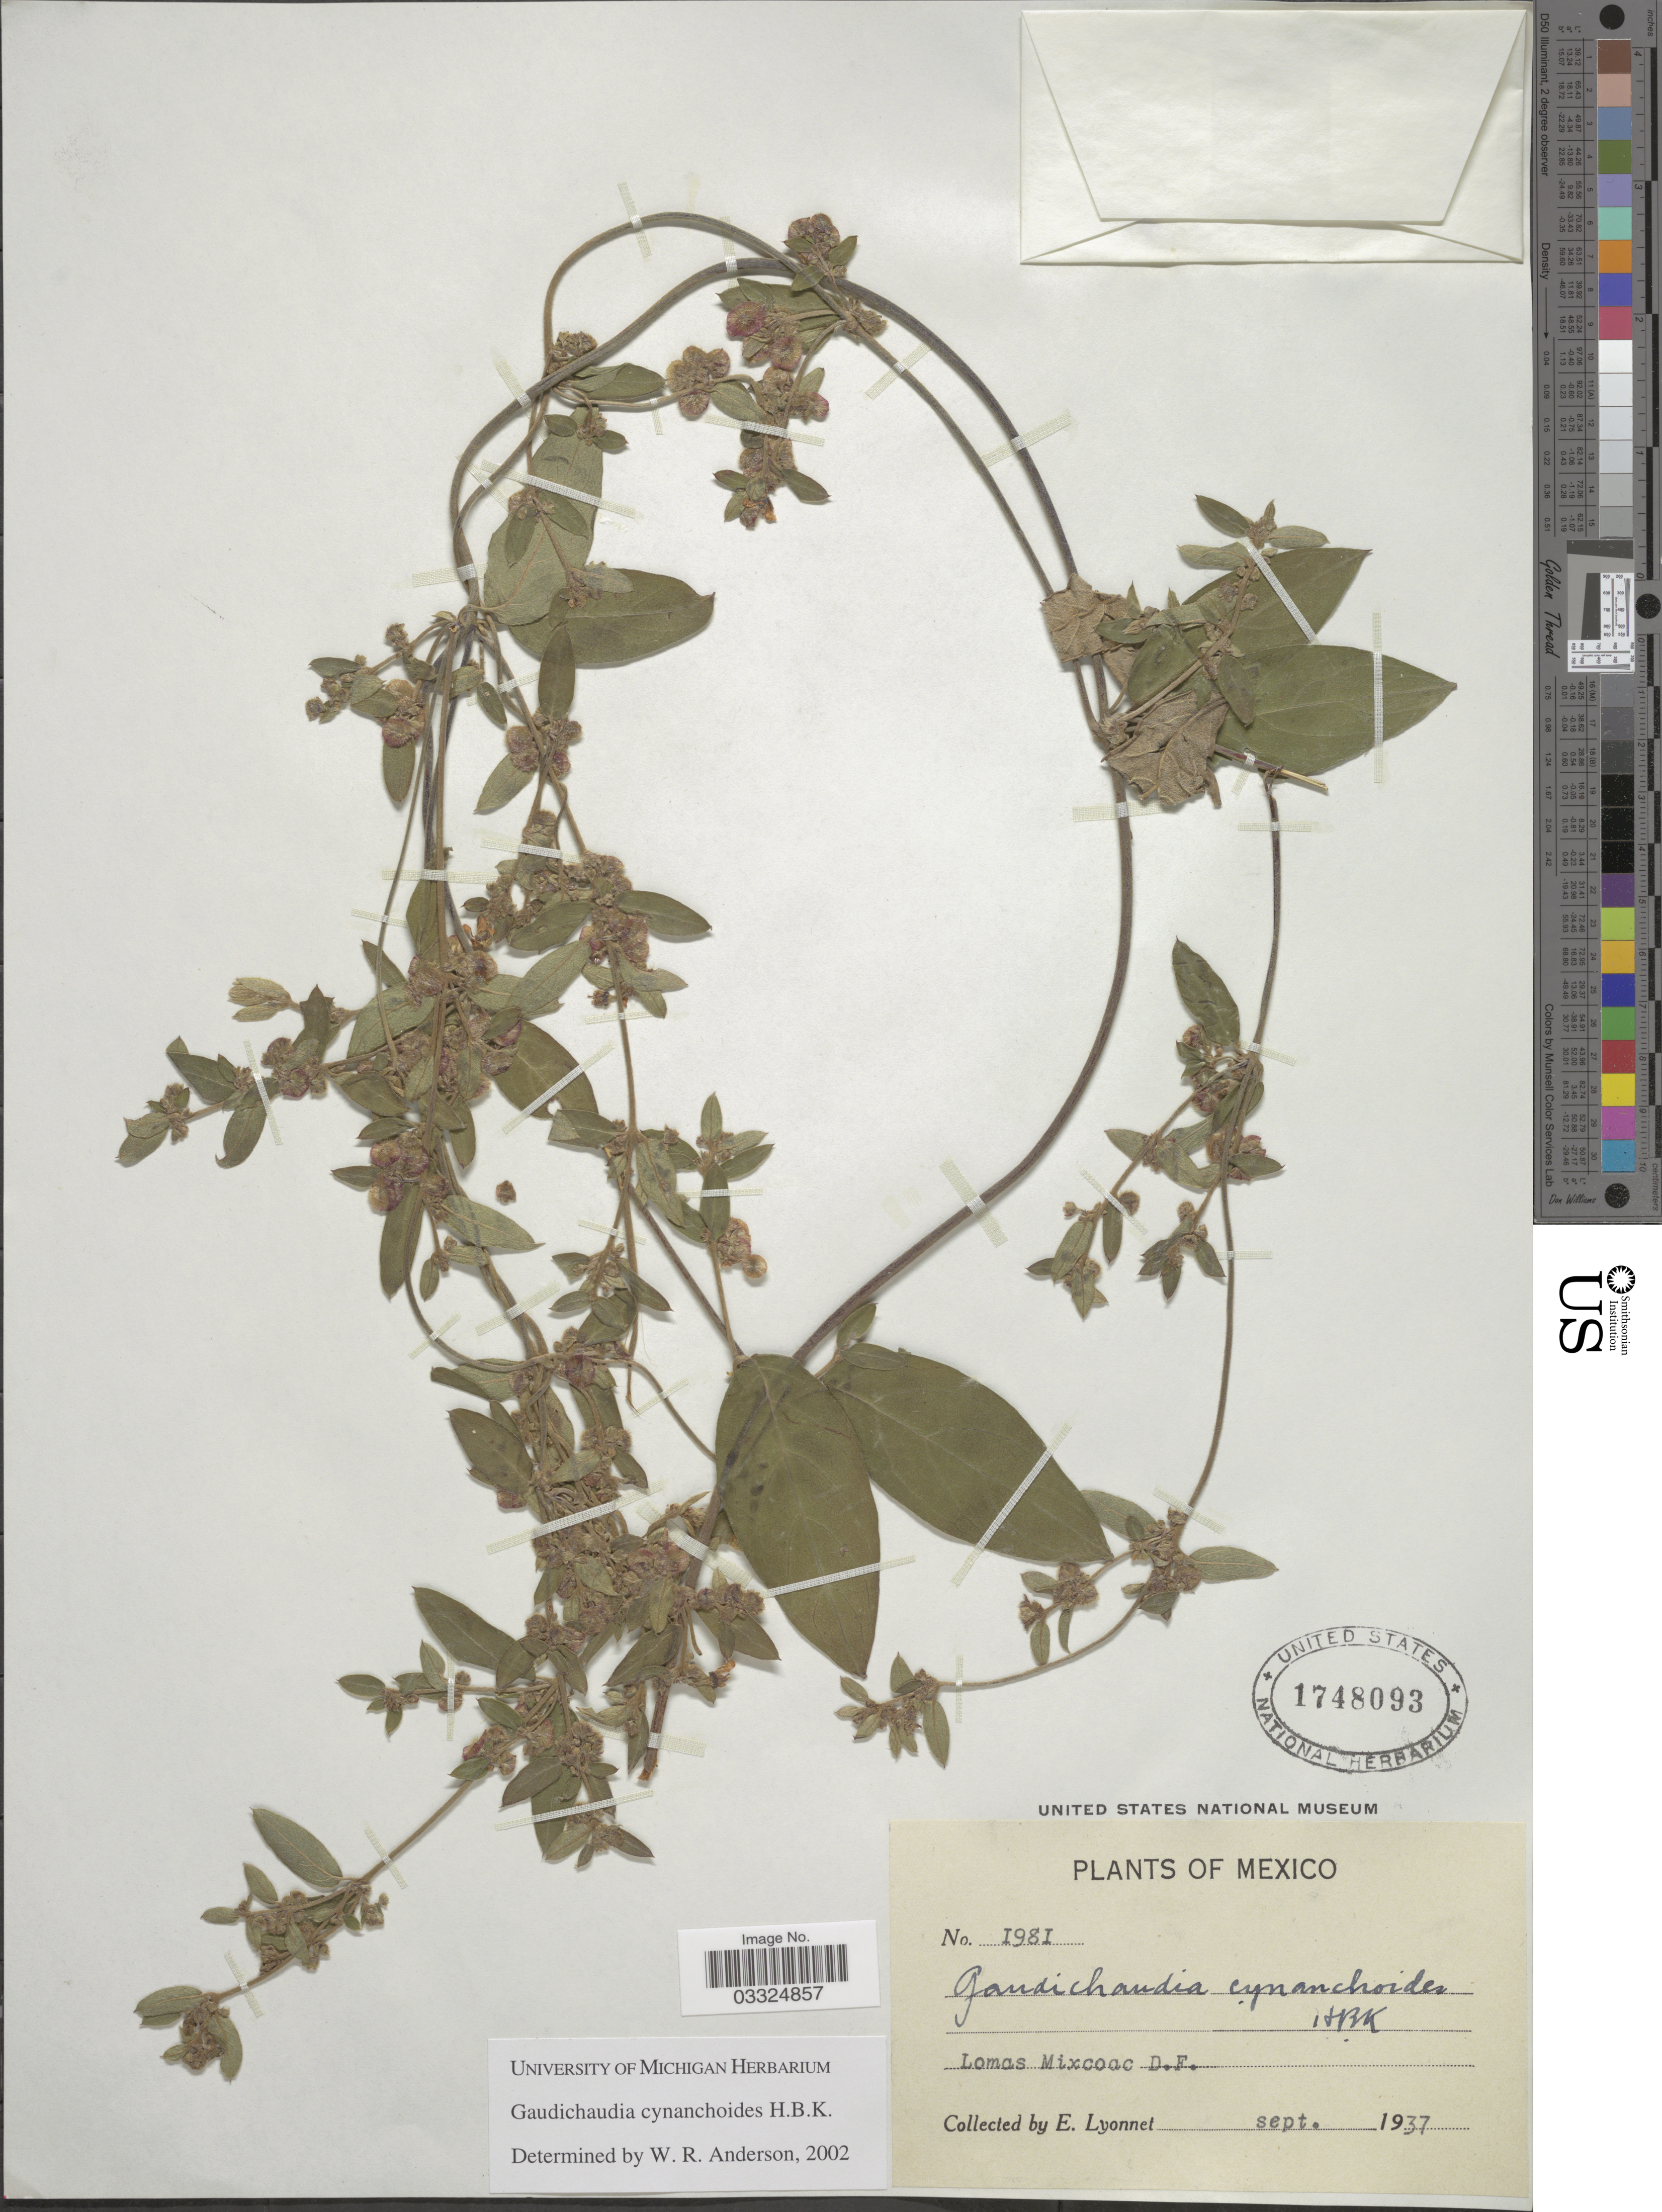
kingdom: Plantae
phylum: Tracheophyta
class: Magnoliopsida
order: Malpighiales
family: Malpighiaceae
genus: Gaudichaudia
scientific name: Gaudichaudia cynanchoides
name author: Kunth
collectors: E. Lyonnet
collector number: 1981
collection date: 1937-09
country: Mexico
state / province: Distrito Federal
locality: Lomas Mixcoac D.F.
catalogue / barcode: US 1748093